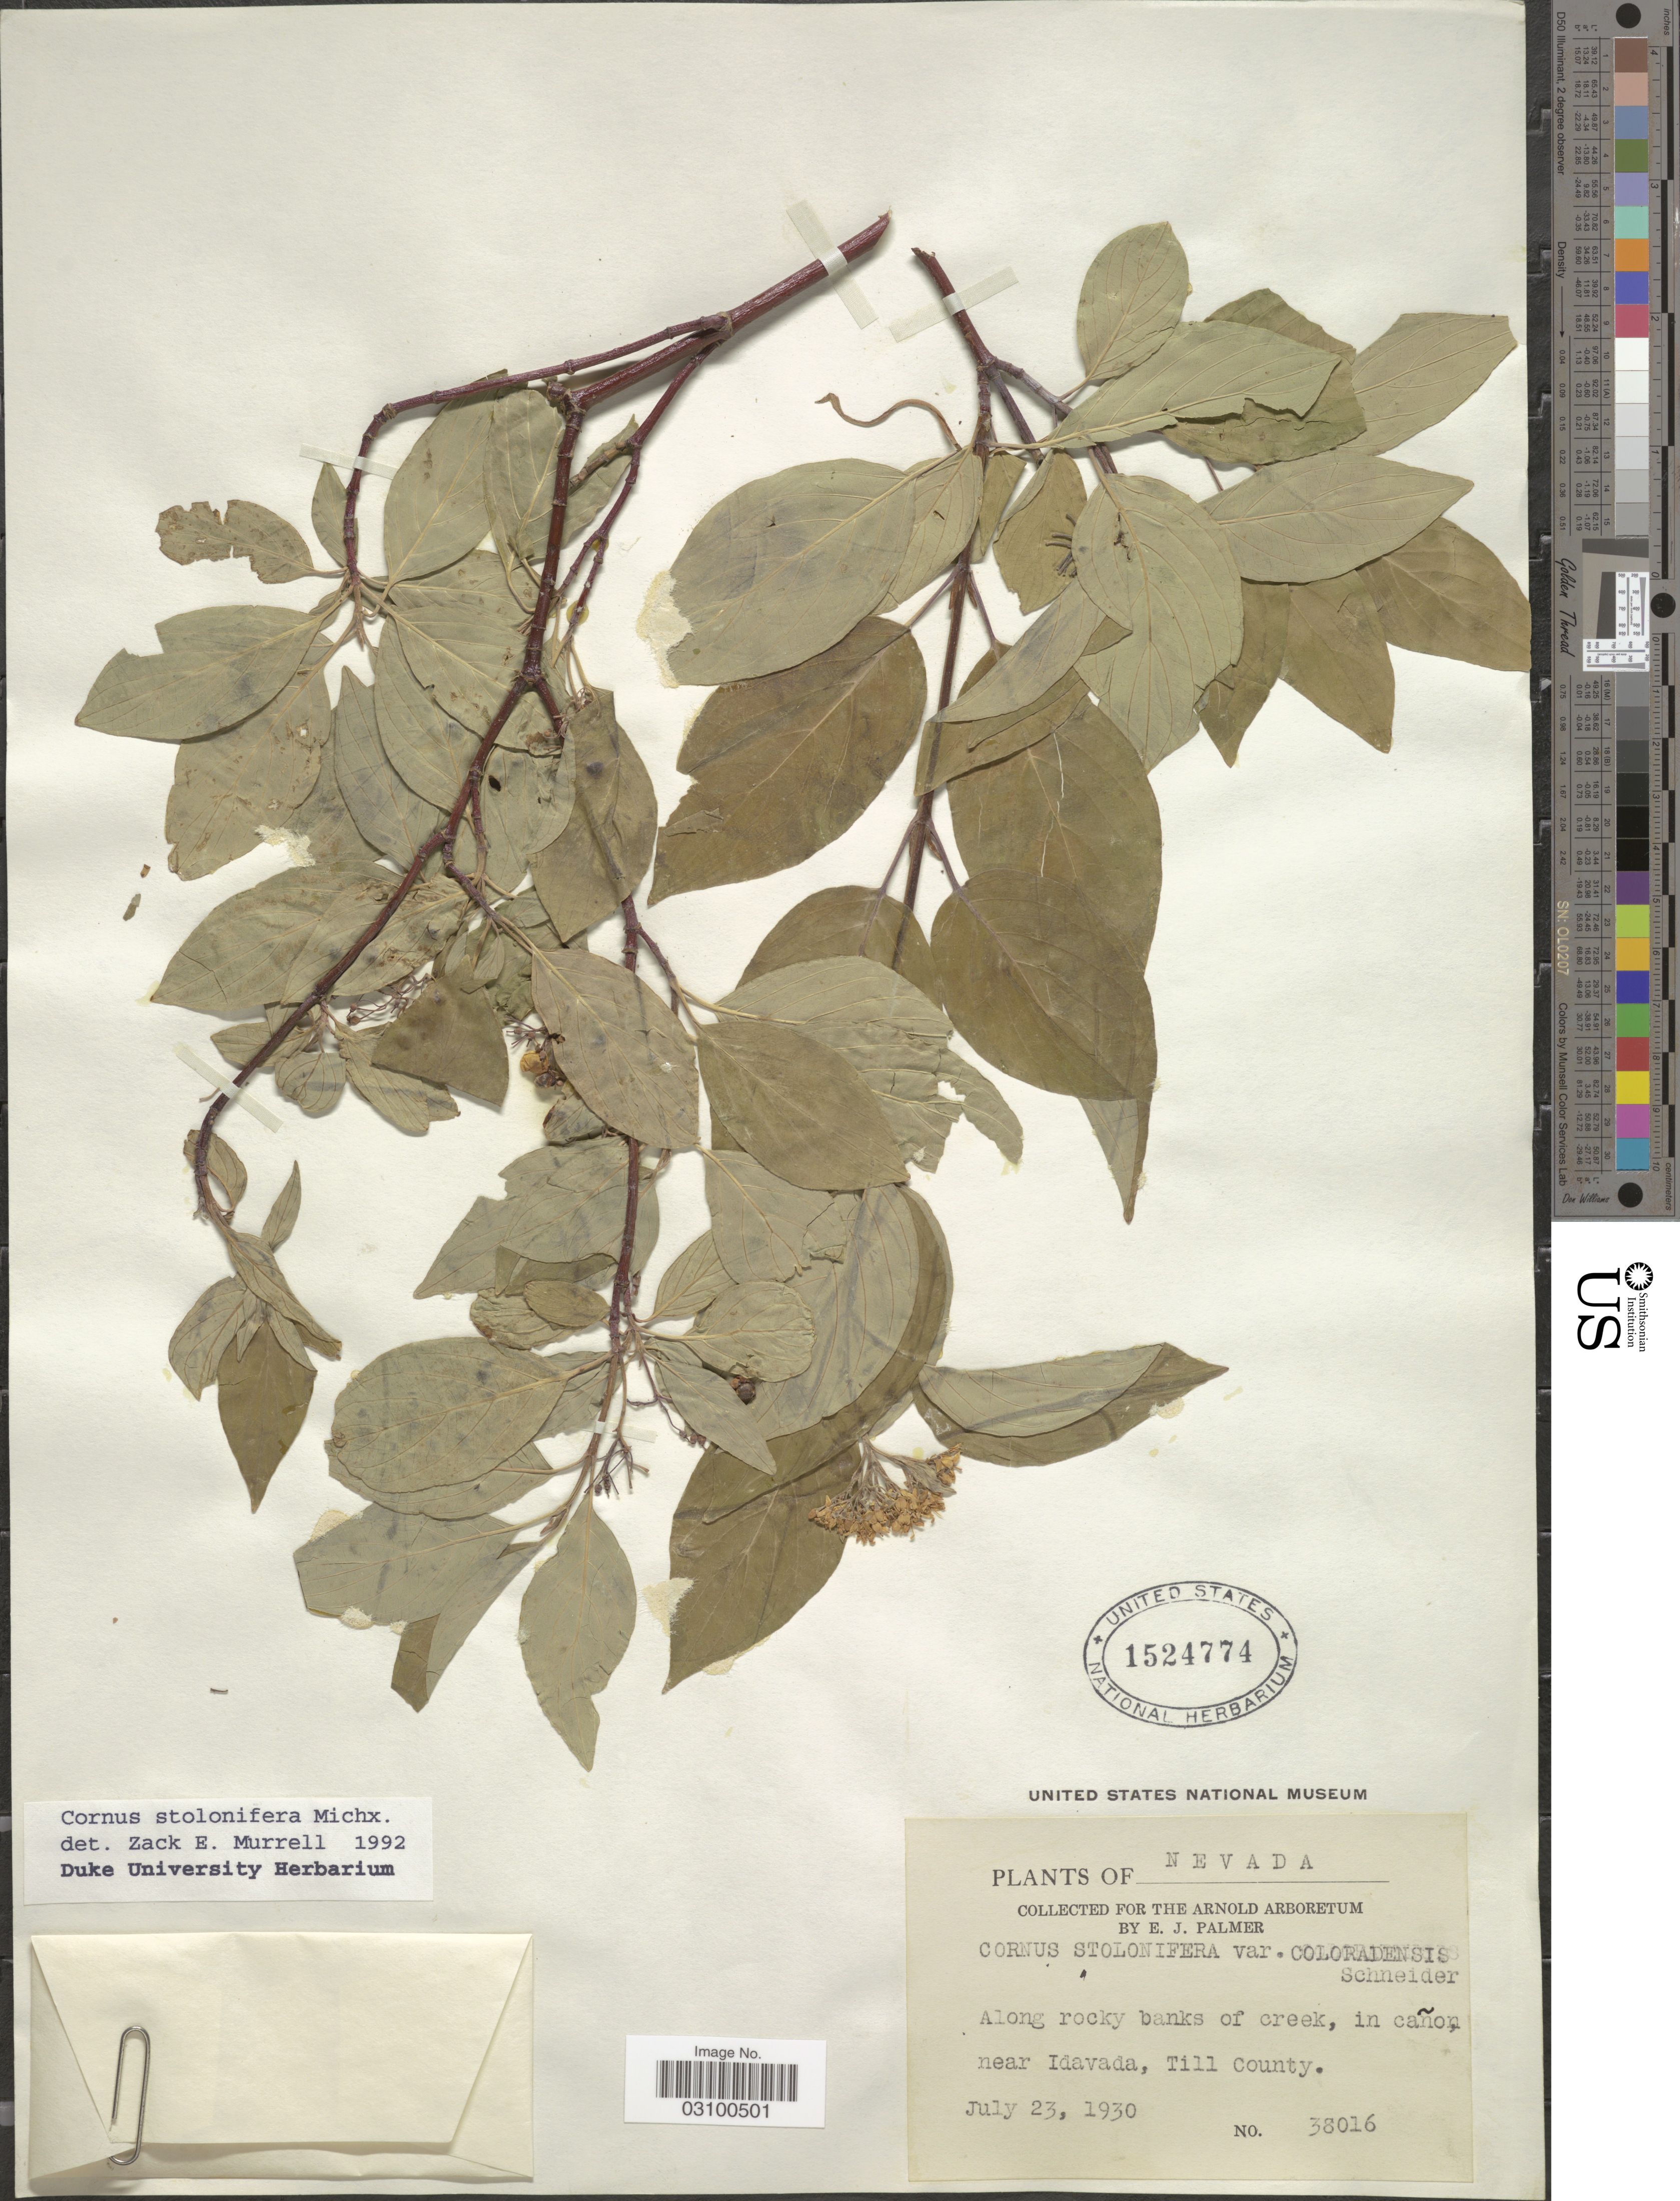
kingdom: Plantae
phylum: Tracheophyta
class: Magnoliopsida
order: Cornales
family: Cornaceae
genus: Cornus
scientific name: Cornus sericea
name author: L.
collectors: E. J. Palmer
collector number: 38016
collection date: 1930-07-23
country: United States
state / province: Nevada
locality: Along rocky banks of creek, in cañon near Idavada, Till County.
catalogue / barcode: US 1524774